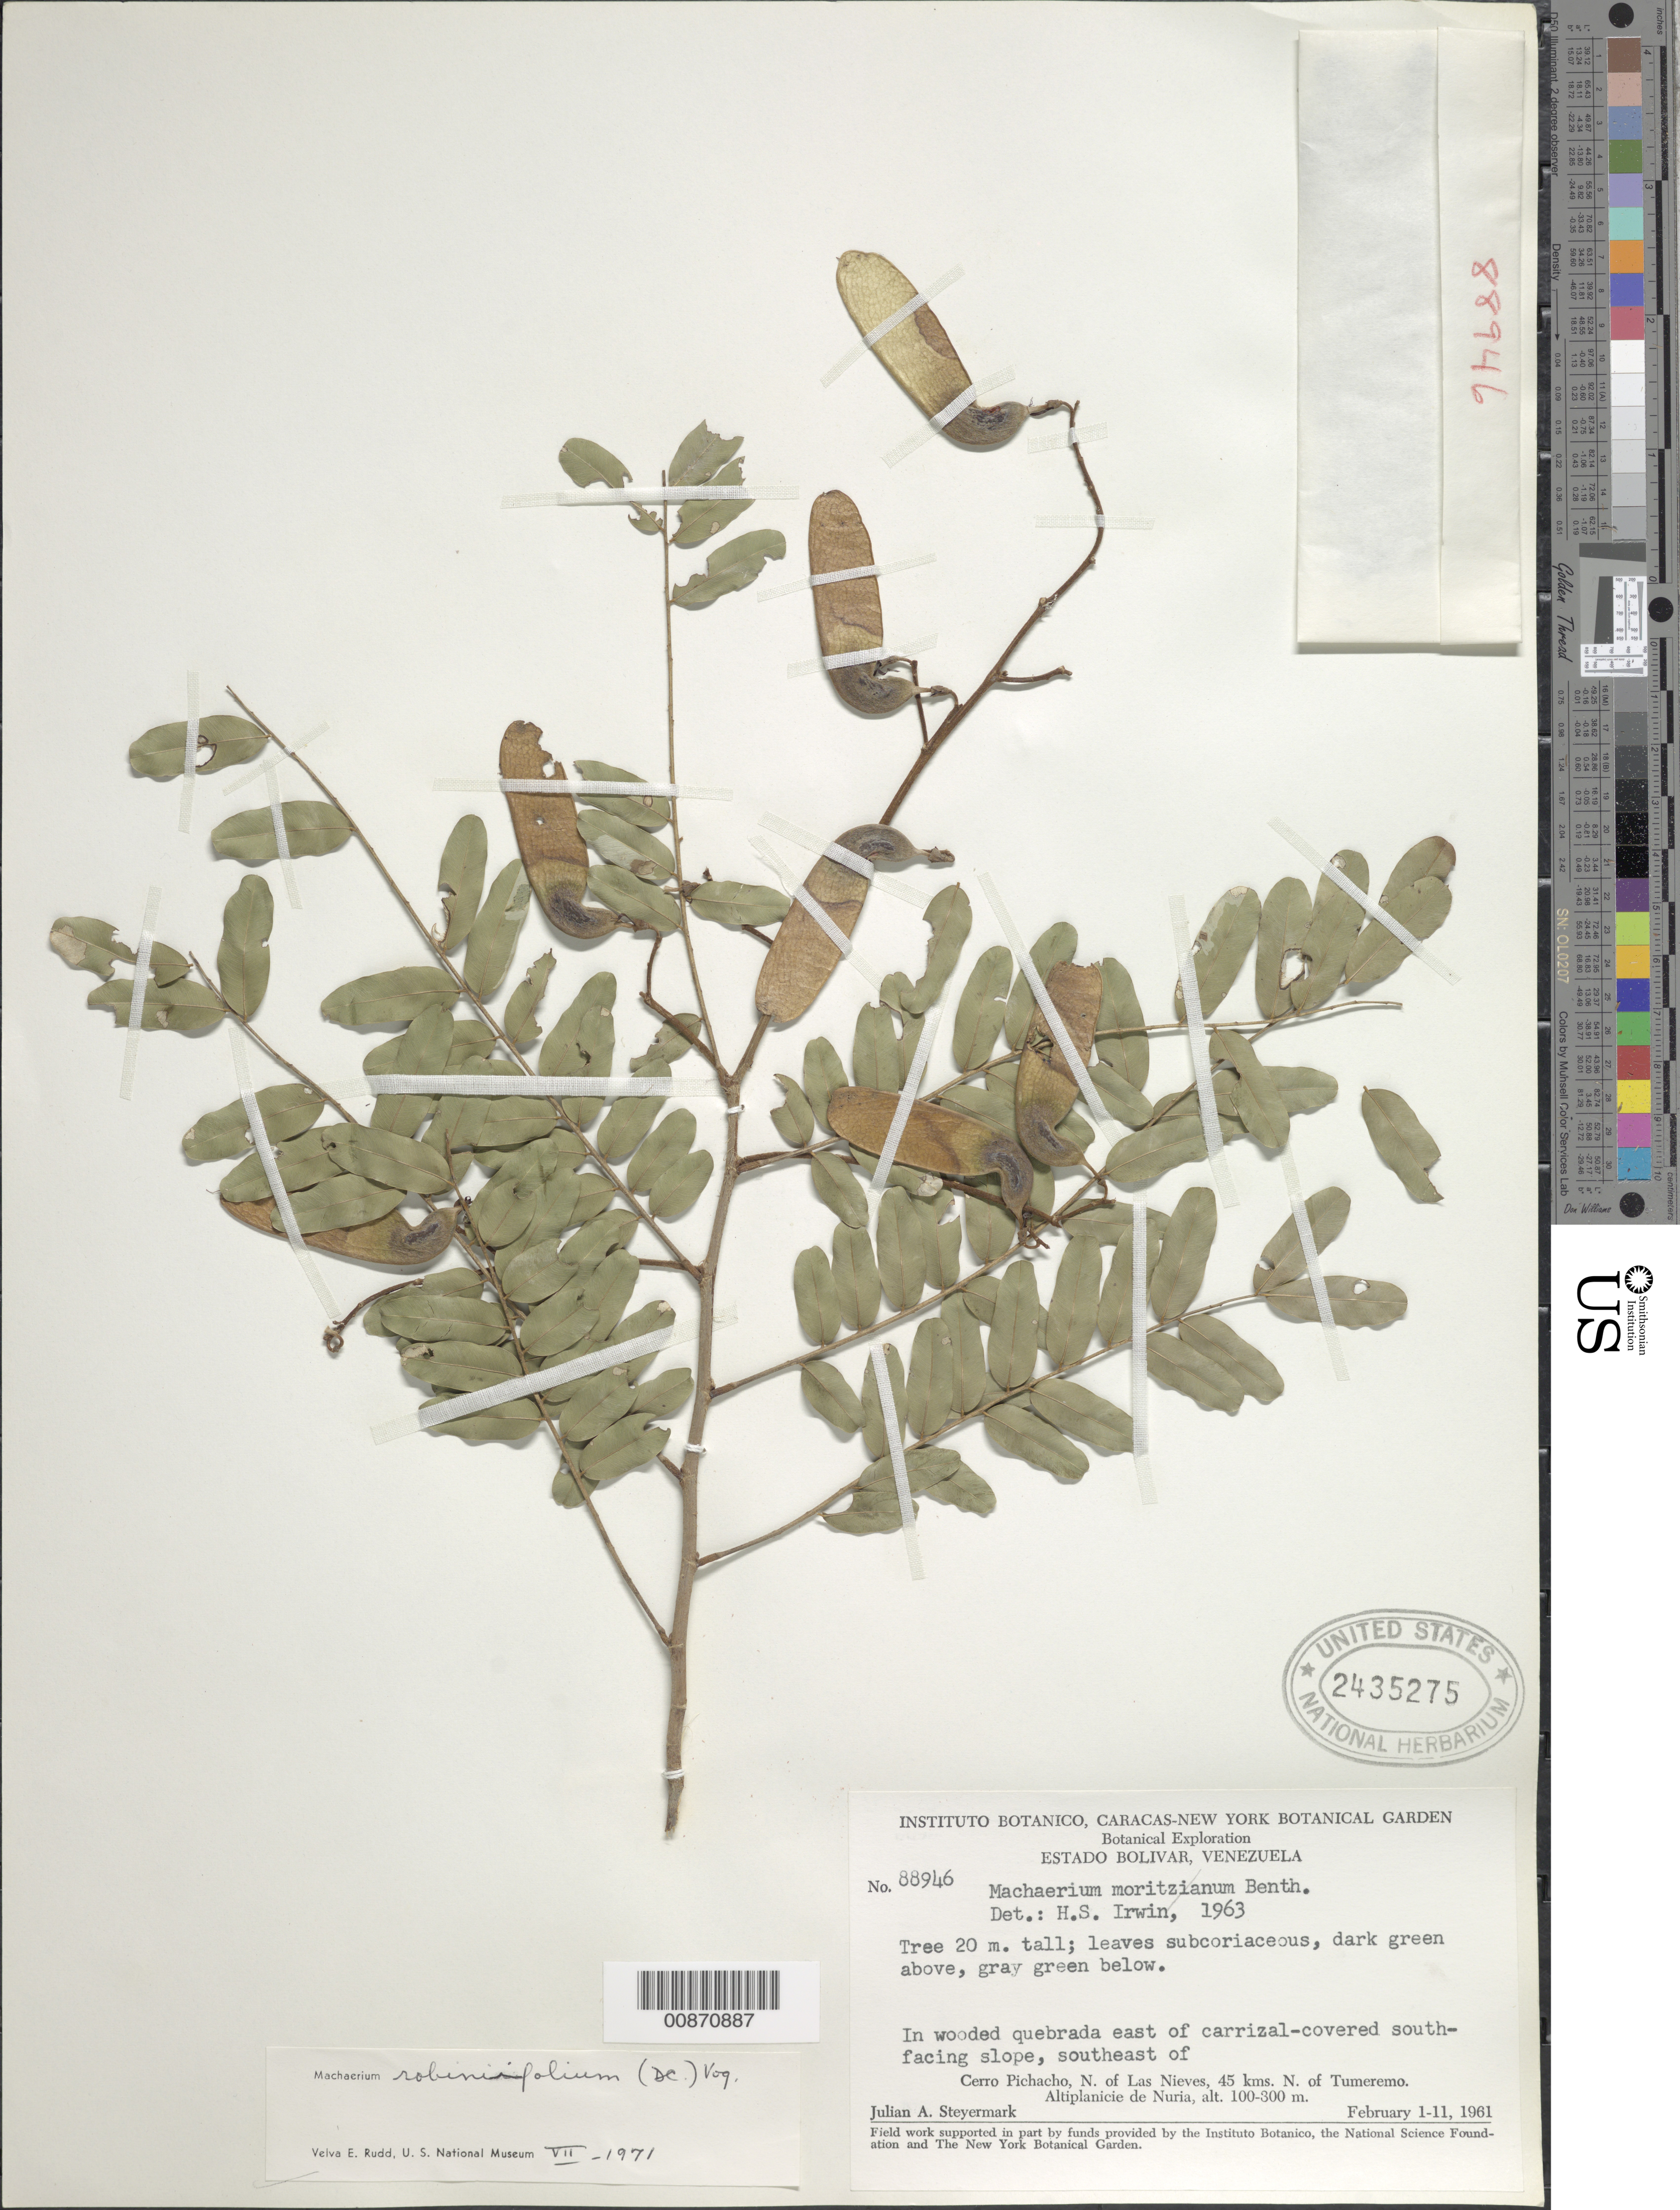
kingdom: Plantae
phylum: Tracheophyta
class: Magnoliopsida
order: Fabales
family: Fabaceae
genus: Machaerium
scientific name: Machaerium robinifolium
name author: (DC.) Vogel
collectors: J. Steyermark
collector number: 88946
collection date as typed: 1-Feb-61 to 11-Feb-61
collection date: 1961-02-01/1961-02-11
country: Venezuela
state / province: Bolívar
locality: Cerro El Picacho, SE of; N of Las Nieves, 45 km N of Tumeremo, Altiplanicie de Nuria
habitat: Wooded quebrada east of carrizal-covered south-facing slope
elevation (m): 100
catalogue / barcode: US 2435275